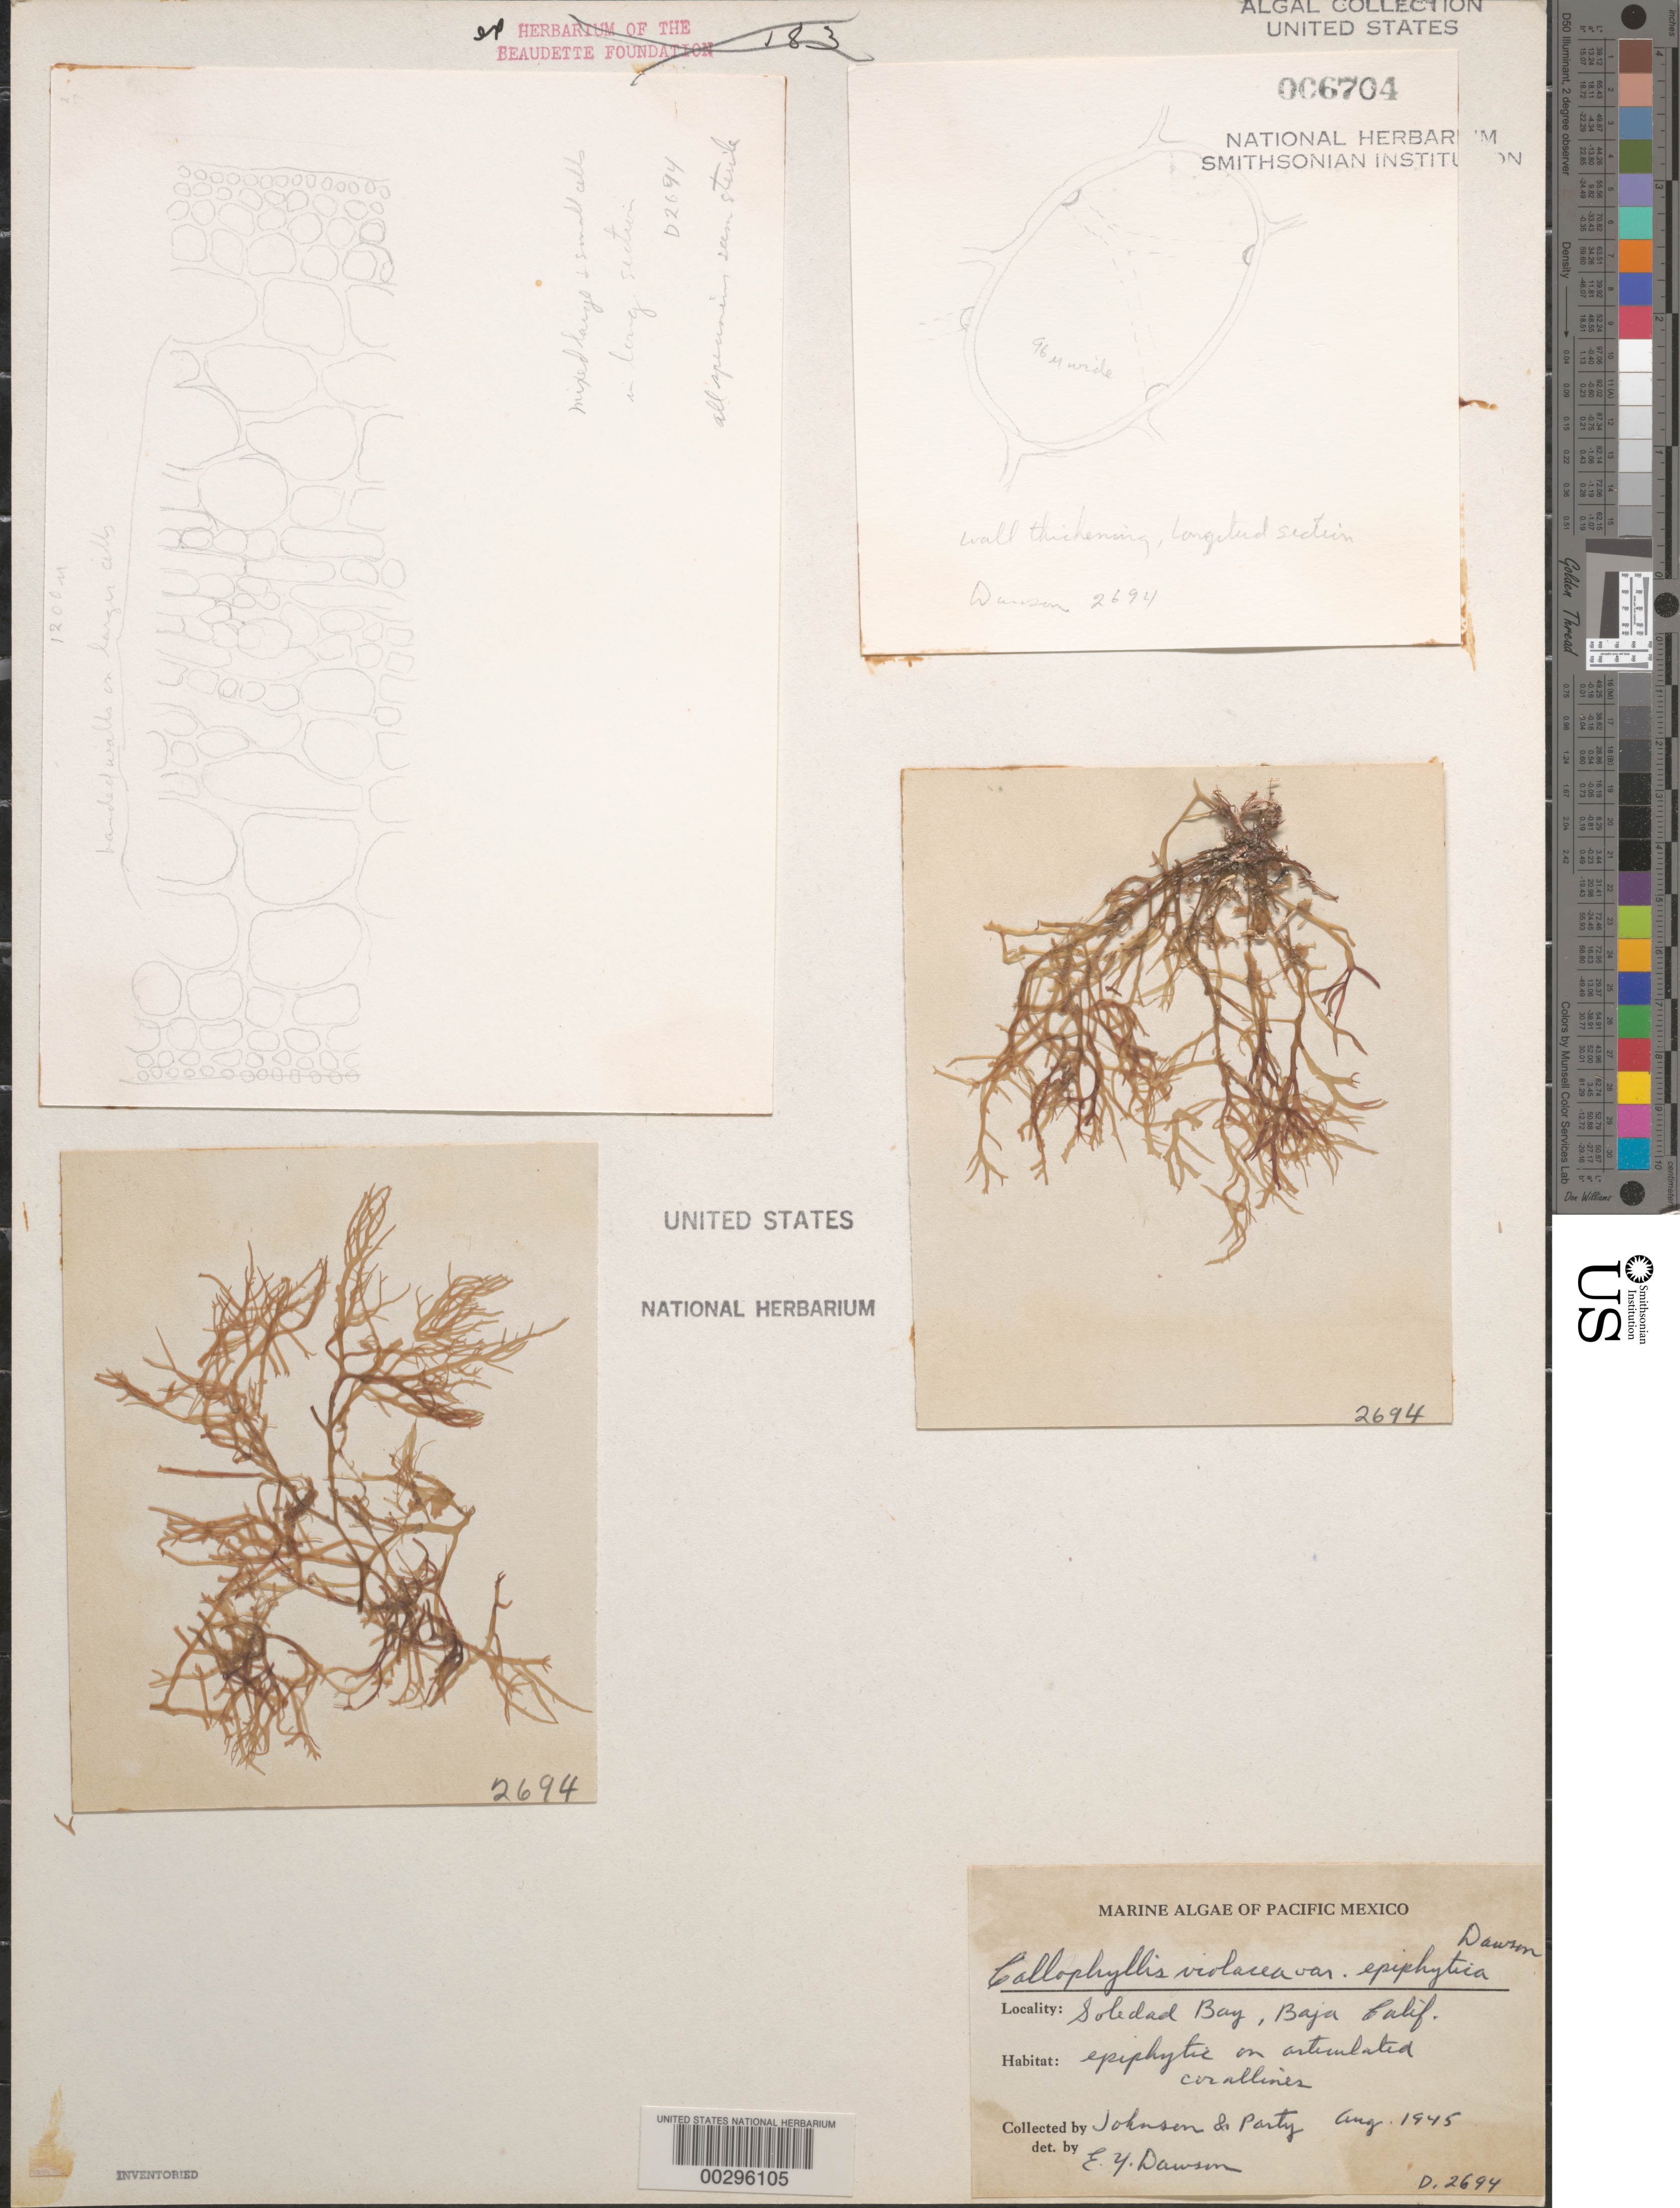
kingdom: Plantae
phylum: Rhodophyta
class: Florideophyceae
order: Gigartinales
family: Kallymeniaceae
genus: Callophyllis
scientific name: Callophyllis violacea var. epiphytica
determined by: Dawson, E. Y.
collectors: C. Johnson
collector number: EYD 2694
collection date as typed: Aug 1945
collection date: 1945-08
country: Mexico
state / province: Baja California Norte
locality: Soledad Bay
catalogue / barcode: US 6704